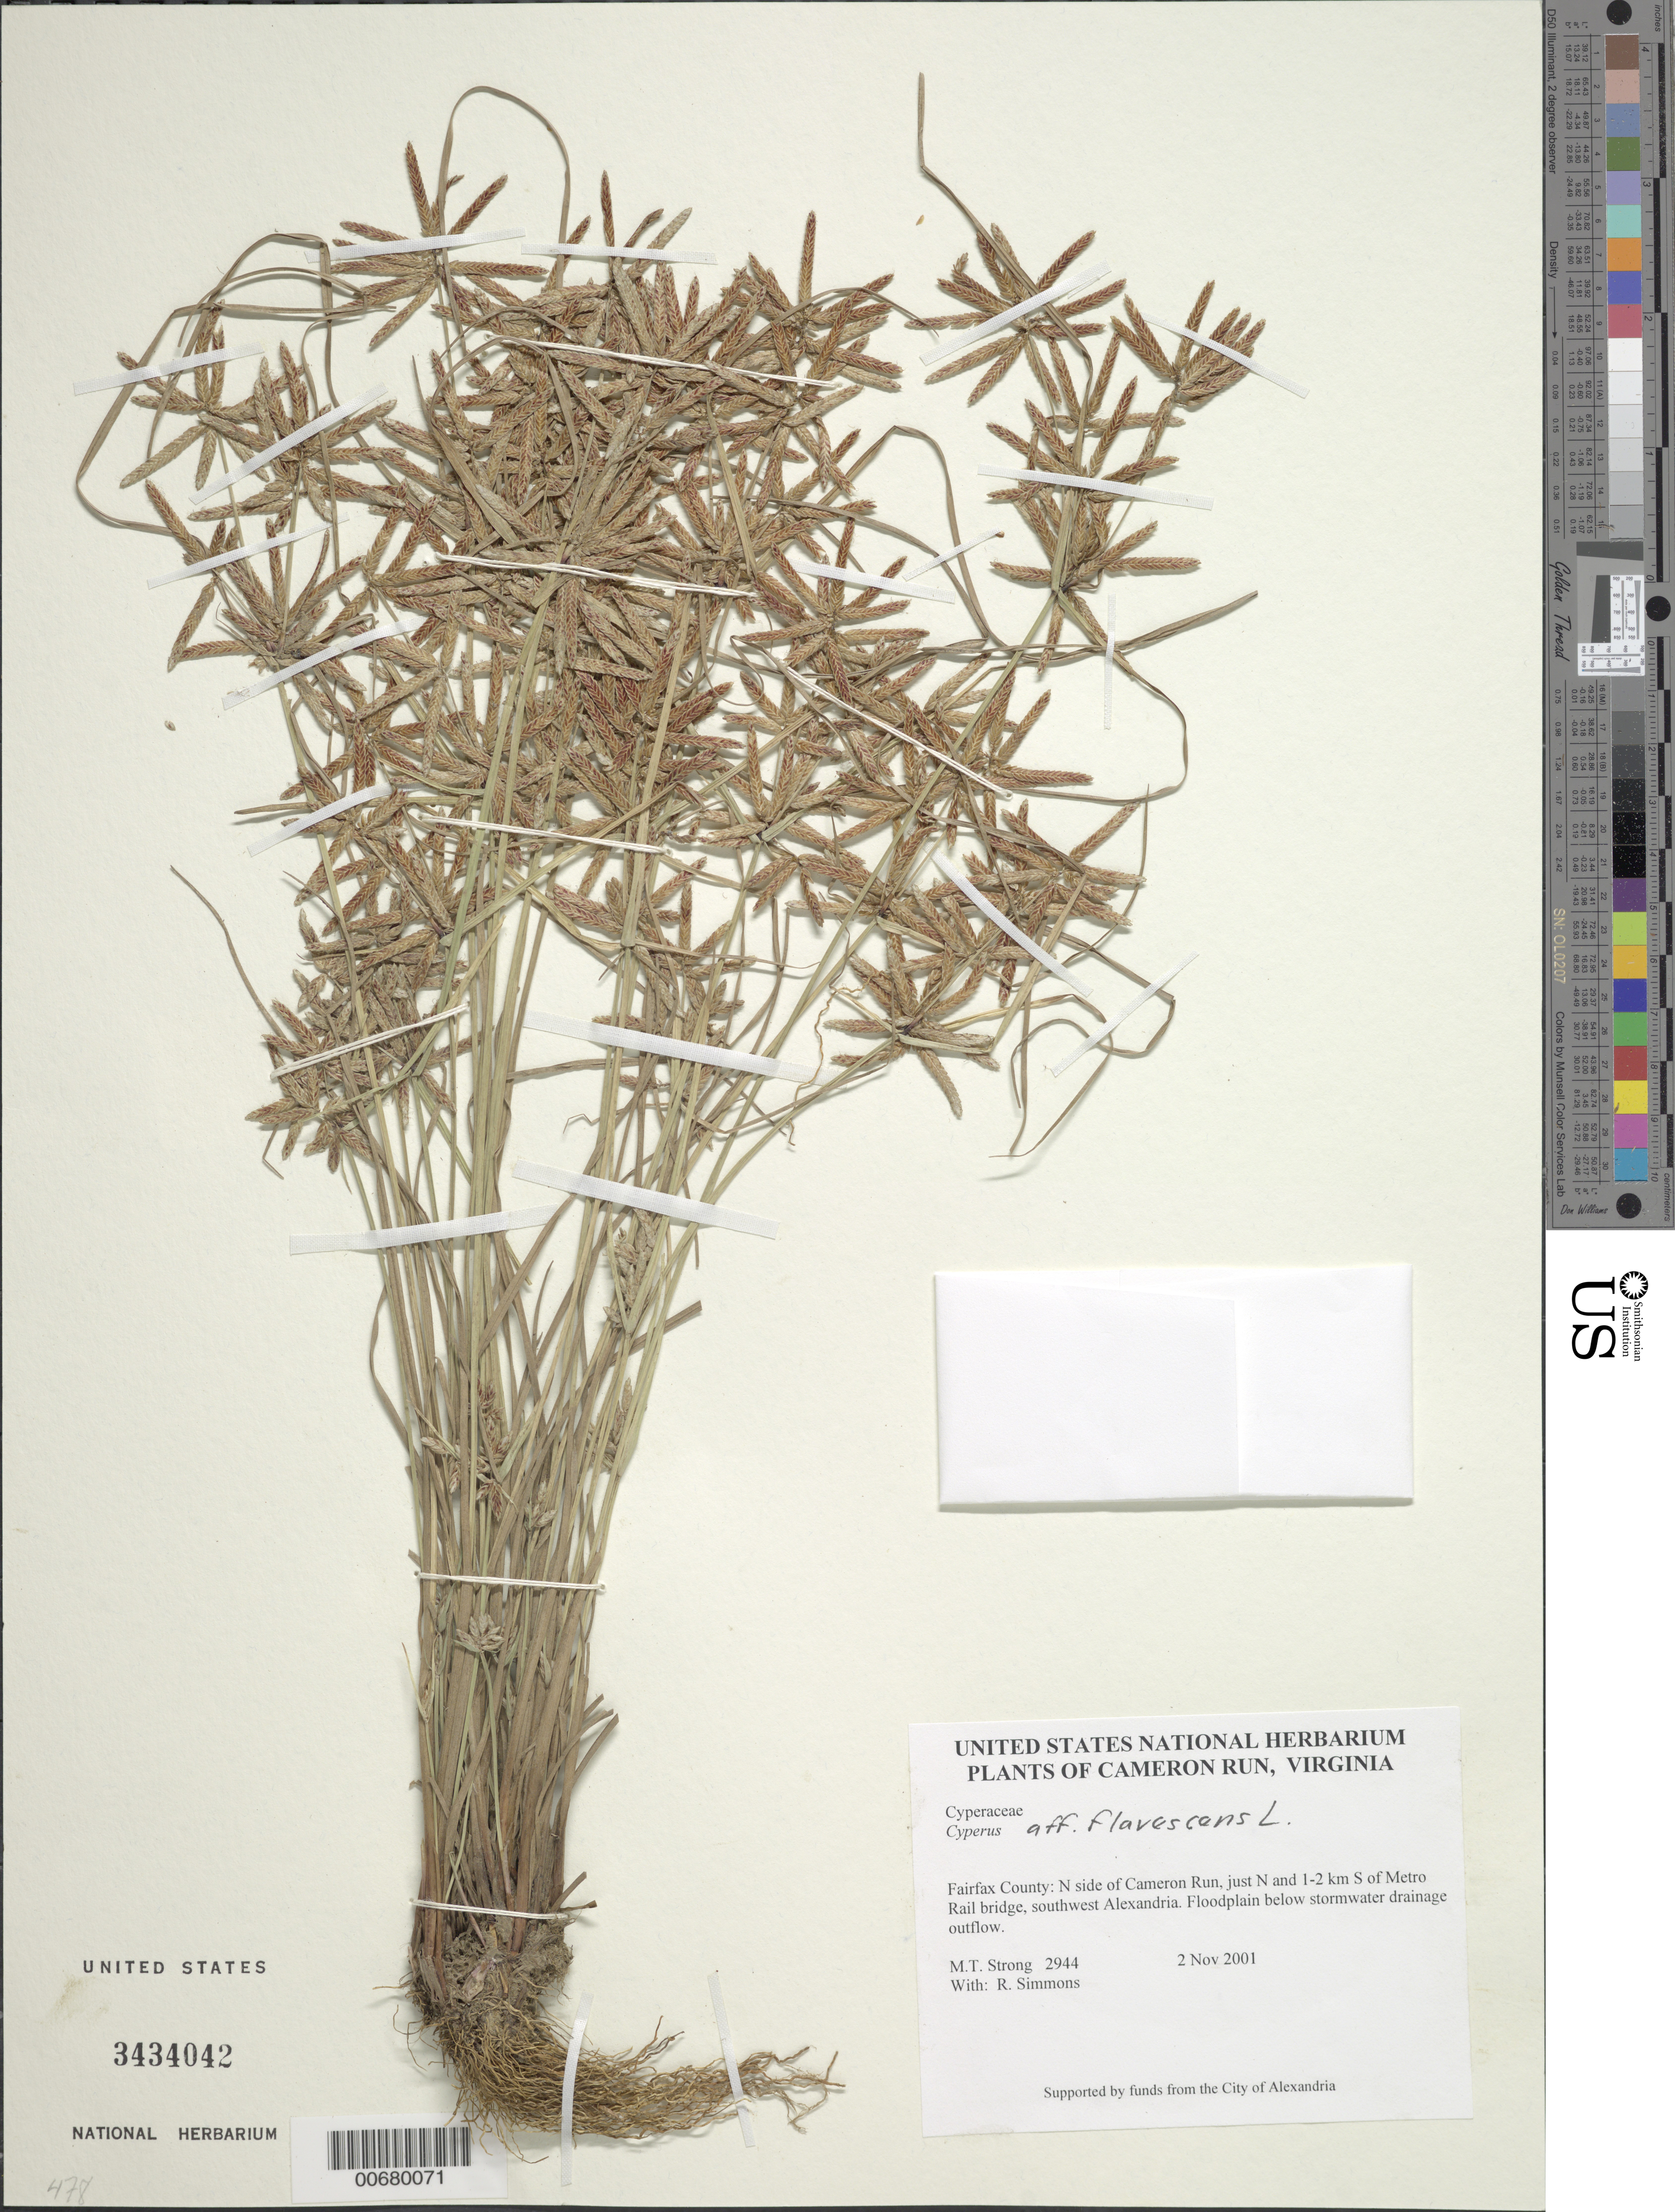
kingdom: Plantae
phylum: Tracheophyta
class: Liliopsida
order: Poales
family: Cyperaceae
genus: Cyperus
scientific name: Cyperus flavescens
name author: L.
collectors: M. T. Strong & R. Simmons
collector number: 2944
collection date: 2001-11-02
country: United States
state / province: Virginia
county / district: Fairfax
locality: Cameron Run, Virginia, Fairfax County: N side of Cameron Run, just N and 1-2 km S of Metro Rail bridge, southwest Alexandria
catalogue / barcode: US 3434042